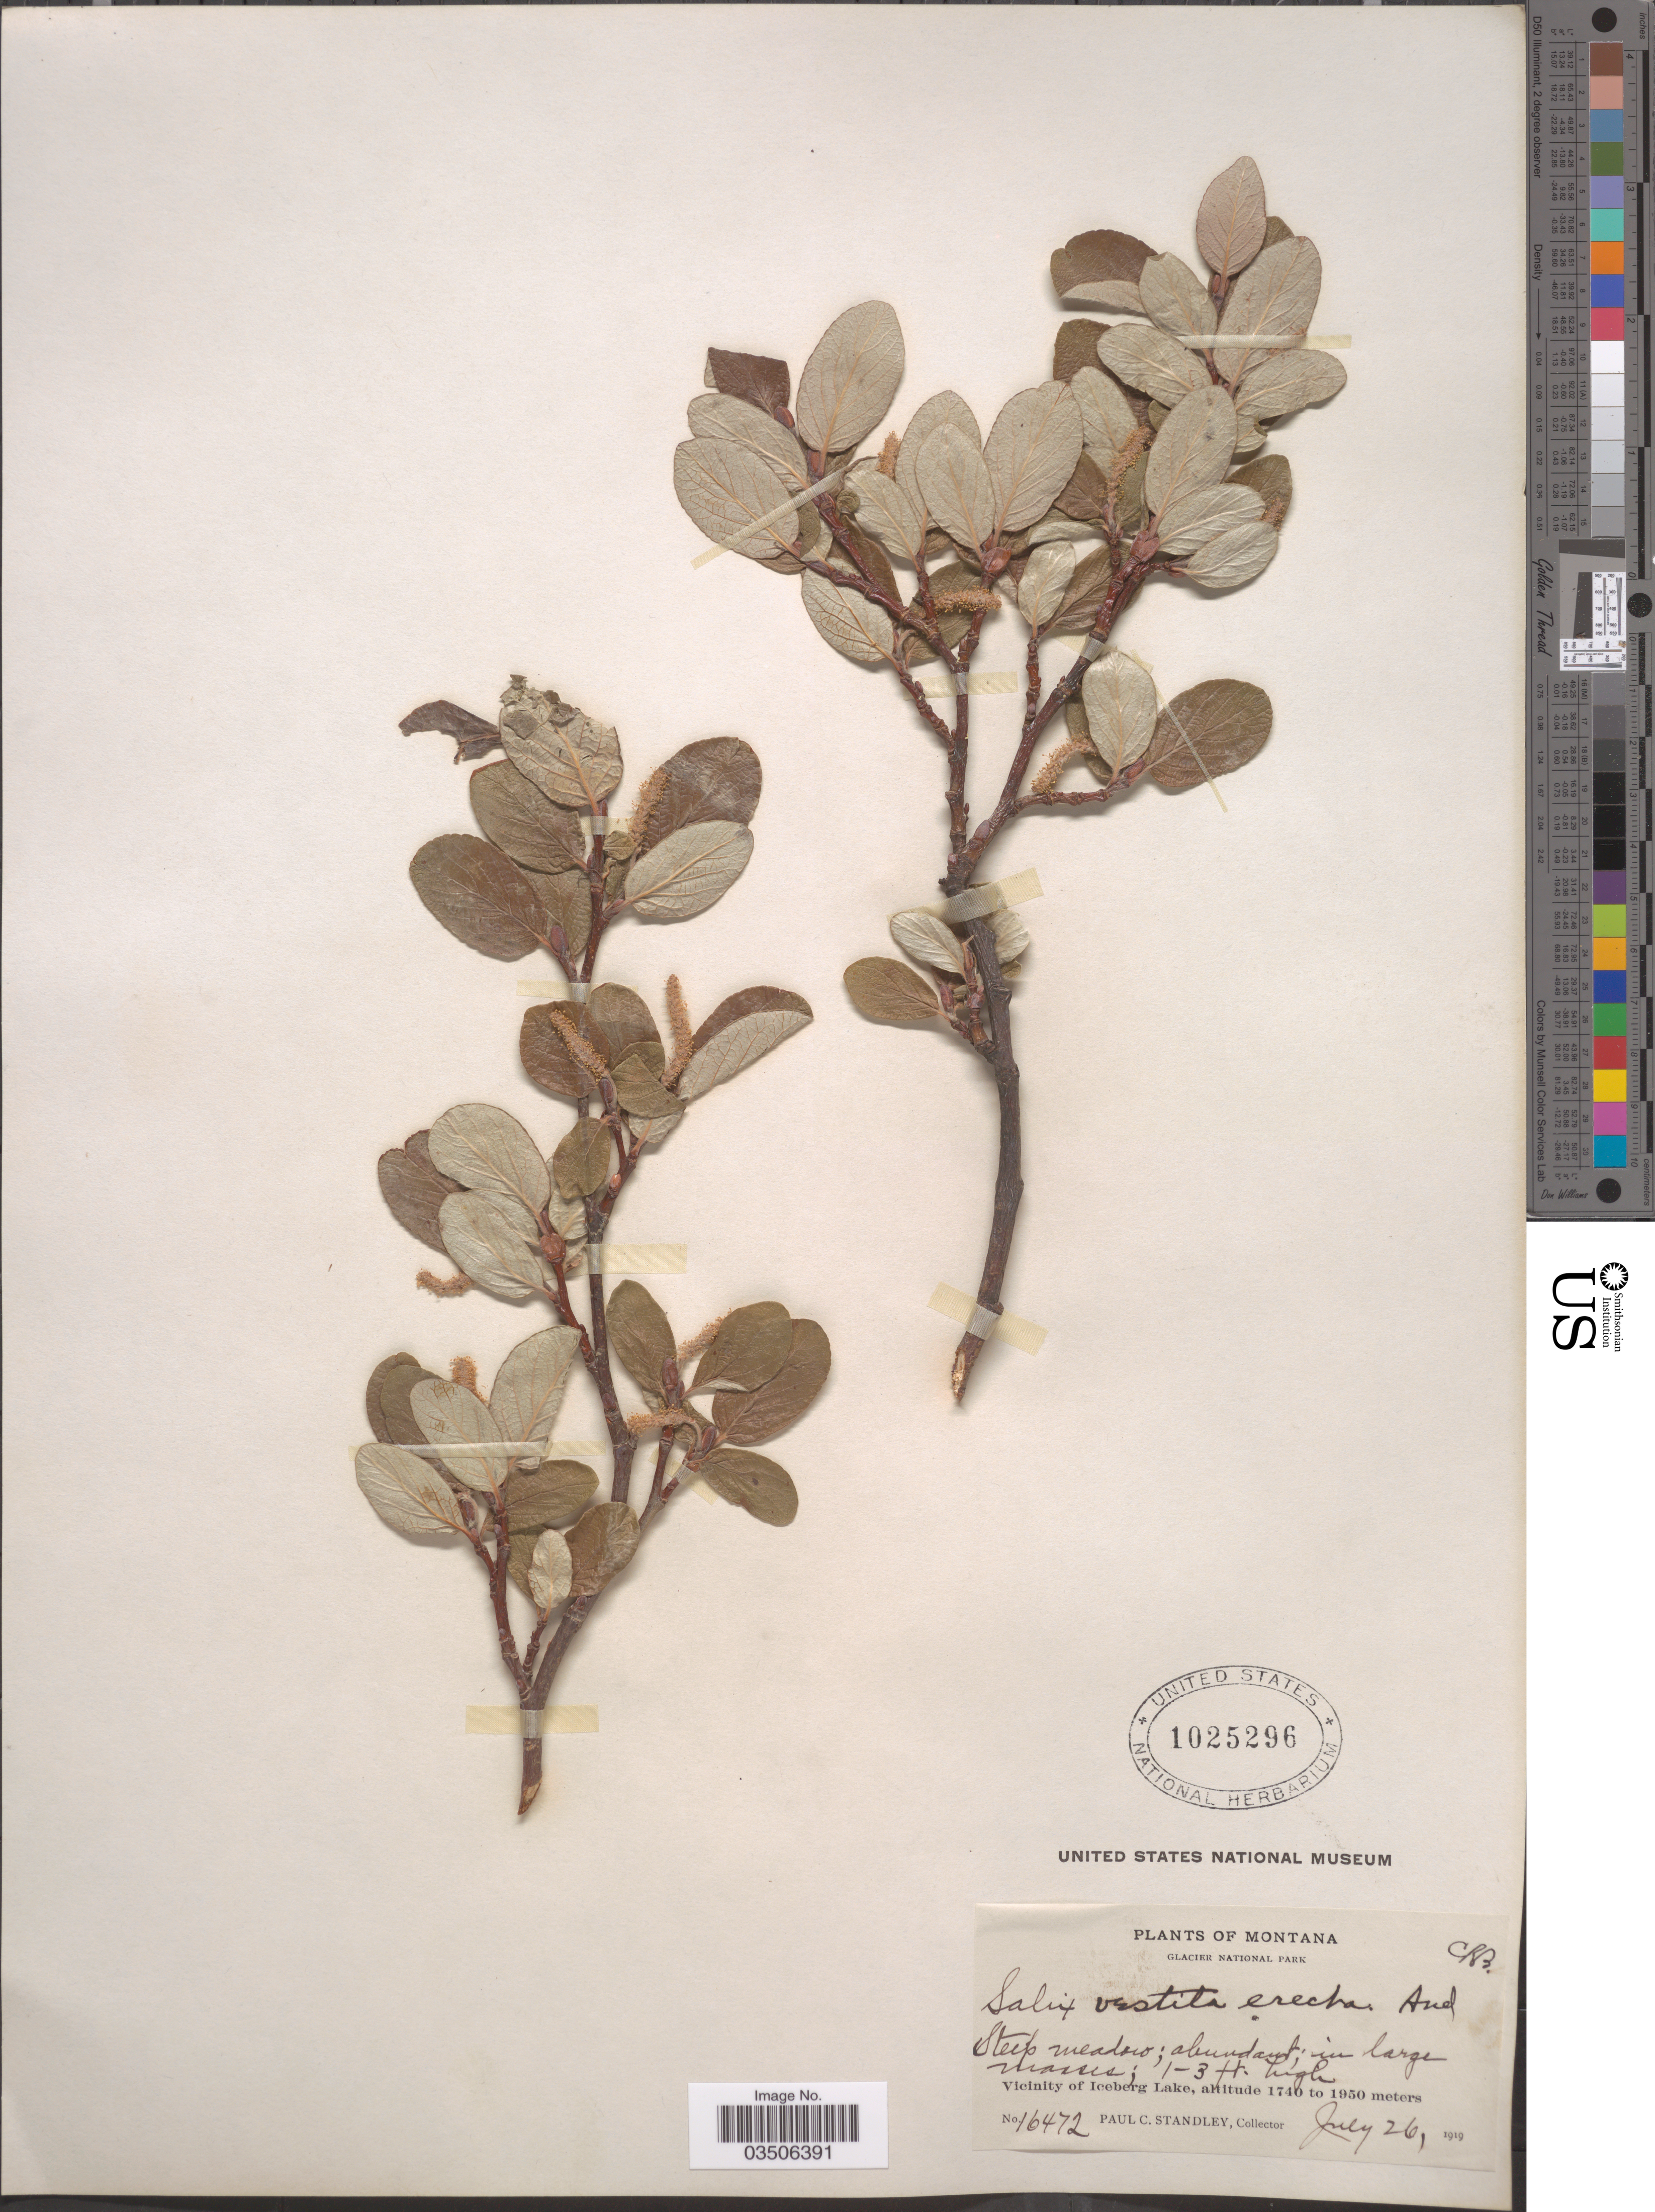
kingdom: Plantae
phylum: Tracheophyta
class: Magnoliopsida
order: Malpighiales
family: Salicaceae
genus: Salix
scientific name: Salix vestita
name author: Pursh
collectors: P. C. Standley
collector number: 16472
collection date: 1919-07-26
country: United States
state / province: Montana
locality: Glacier National Park. Vicinity of Iceberg Lake.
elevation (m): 1740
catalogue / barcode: US 1025296